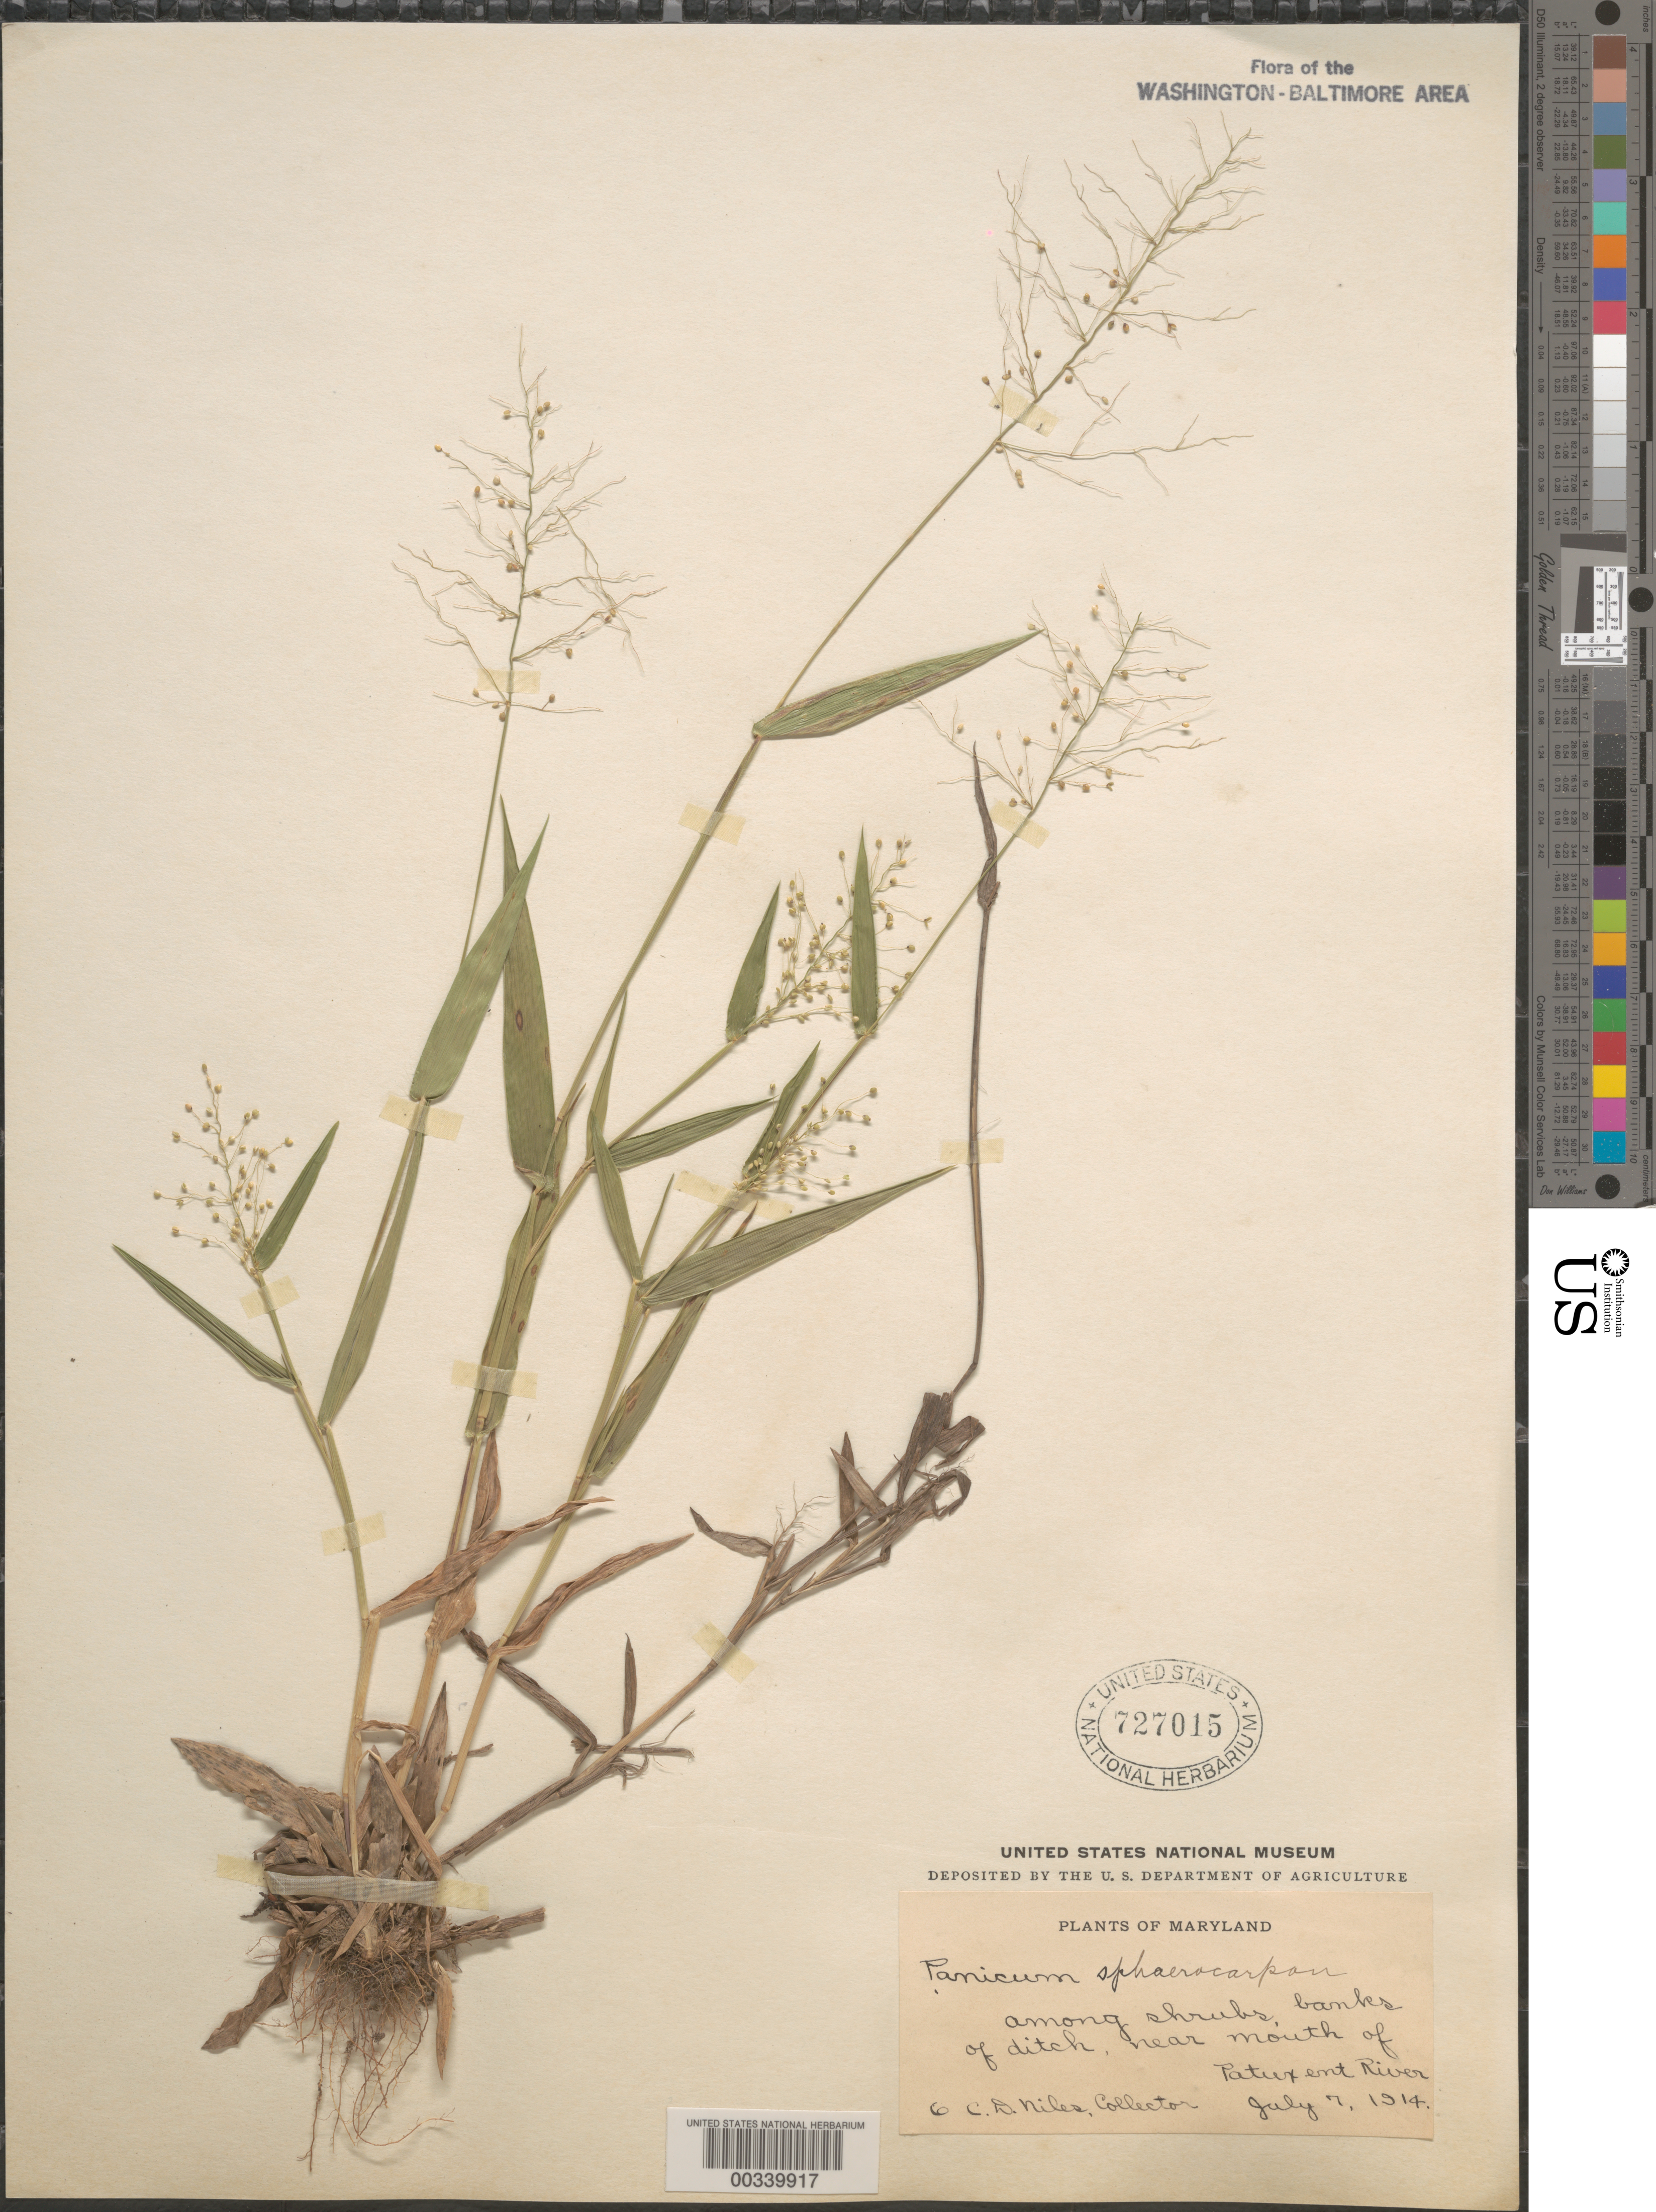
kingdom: Plantae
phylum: Tracheophyta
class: Liliopsida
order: Poales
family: Poaceae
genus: Dichanthelium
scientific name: Dichanthelium sphaerocarpon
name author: (Elliott) Gould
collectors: A. Chase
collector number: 6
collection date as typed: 07 Jul 1914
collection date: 1914-07-07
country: United States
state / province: Maryland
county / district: Calvert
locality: Mouth Patuxent River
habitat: Banks of ditch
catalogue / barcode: US 727015